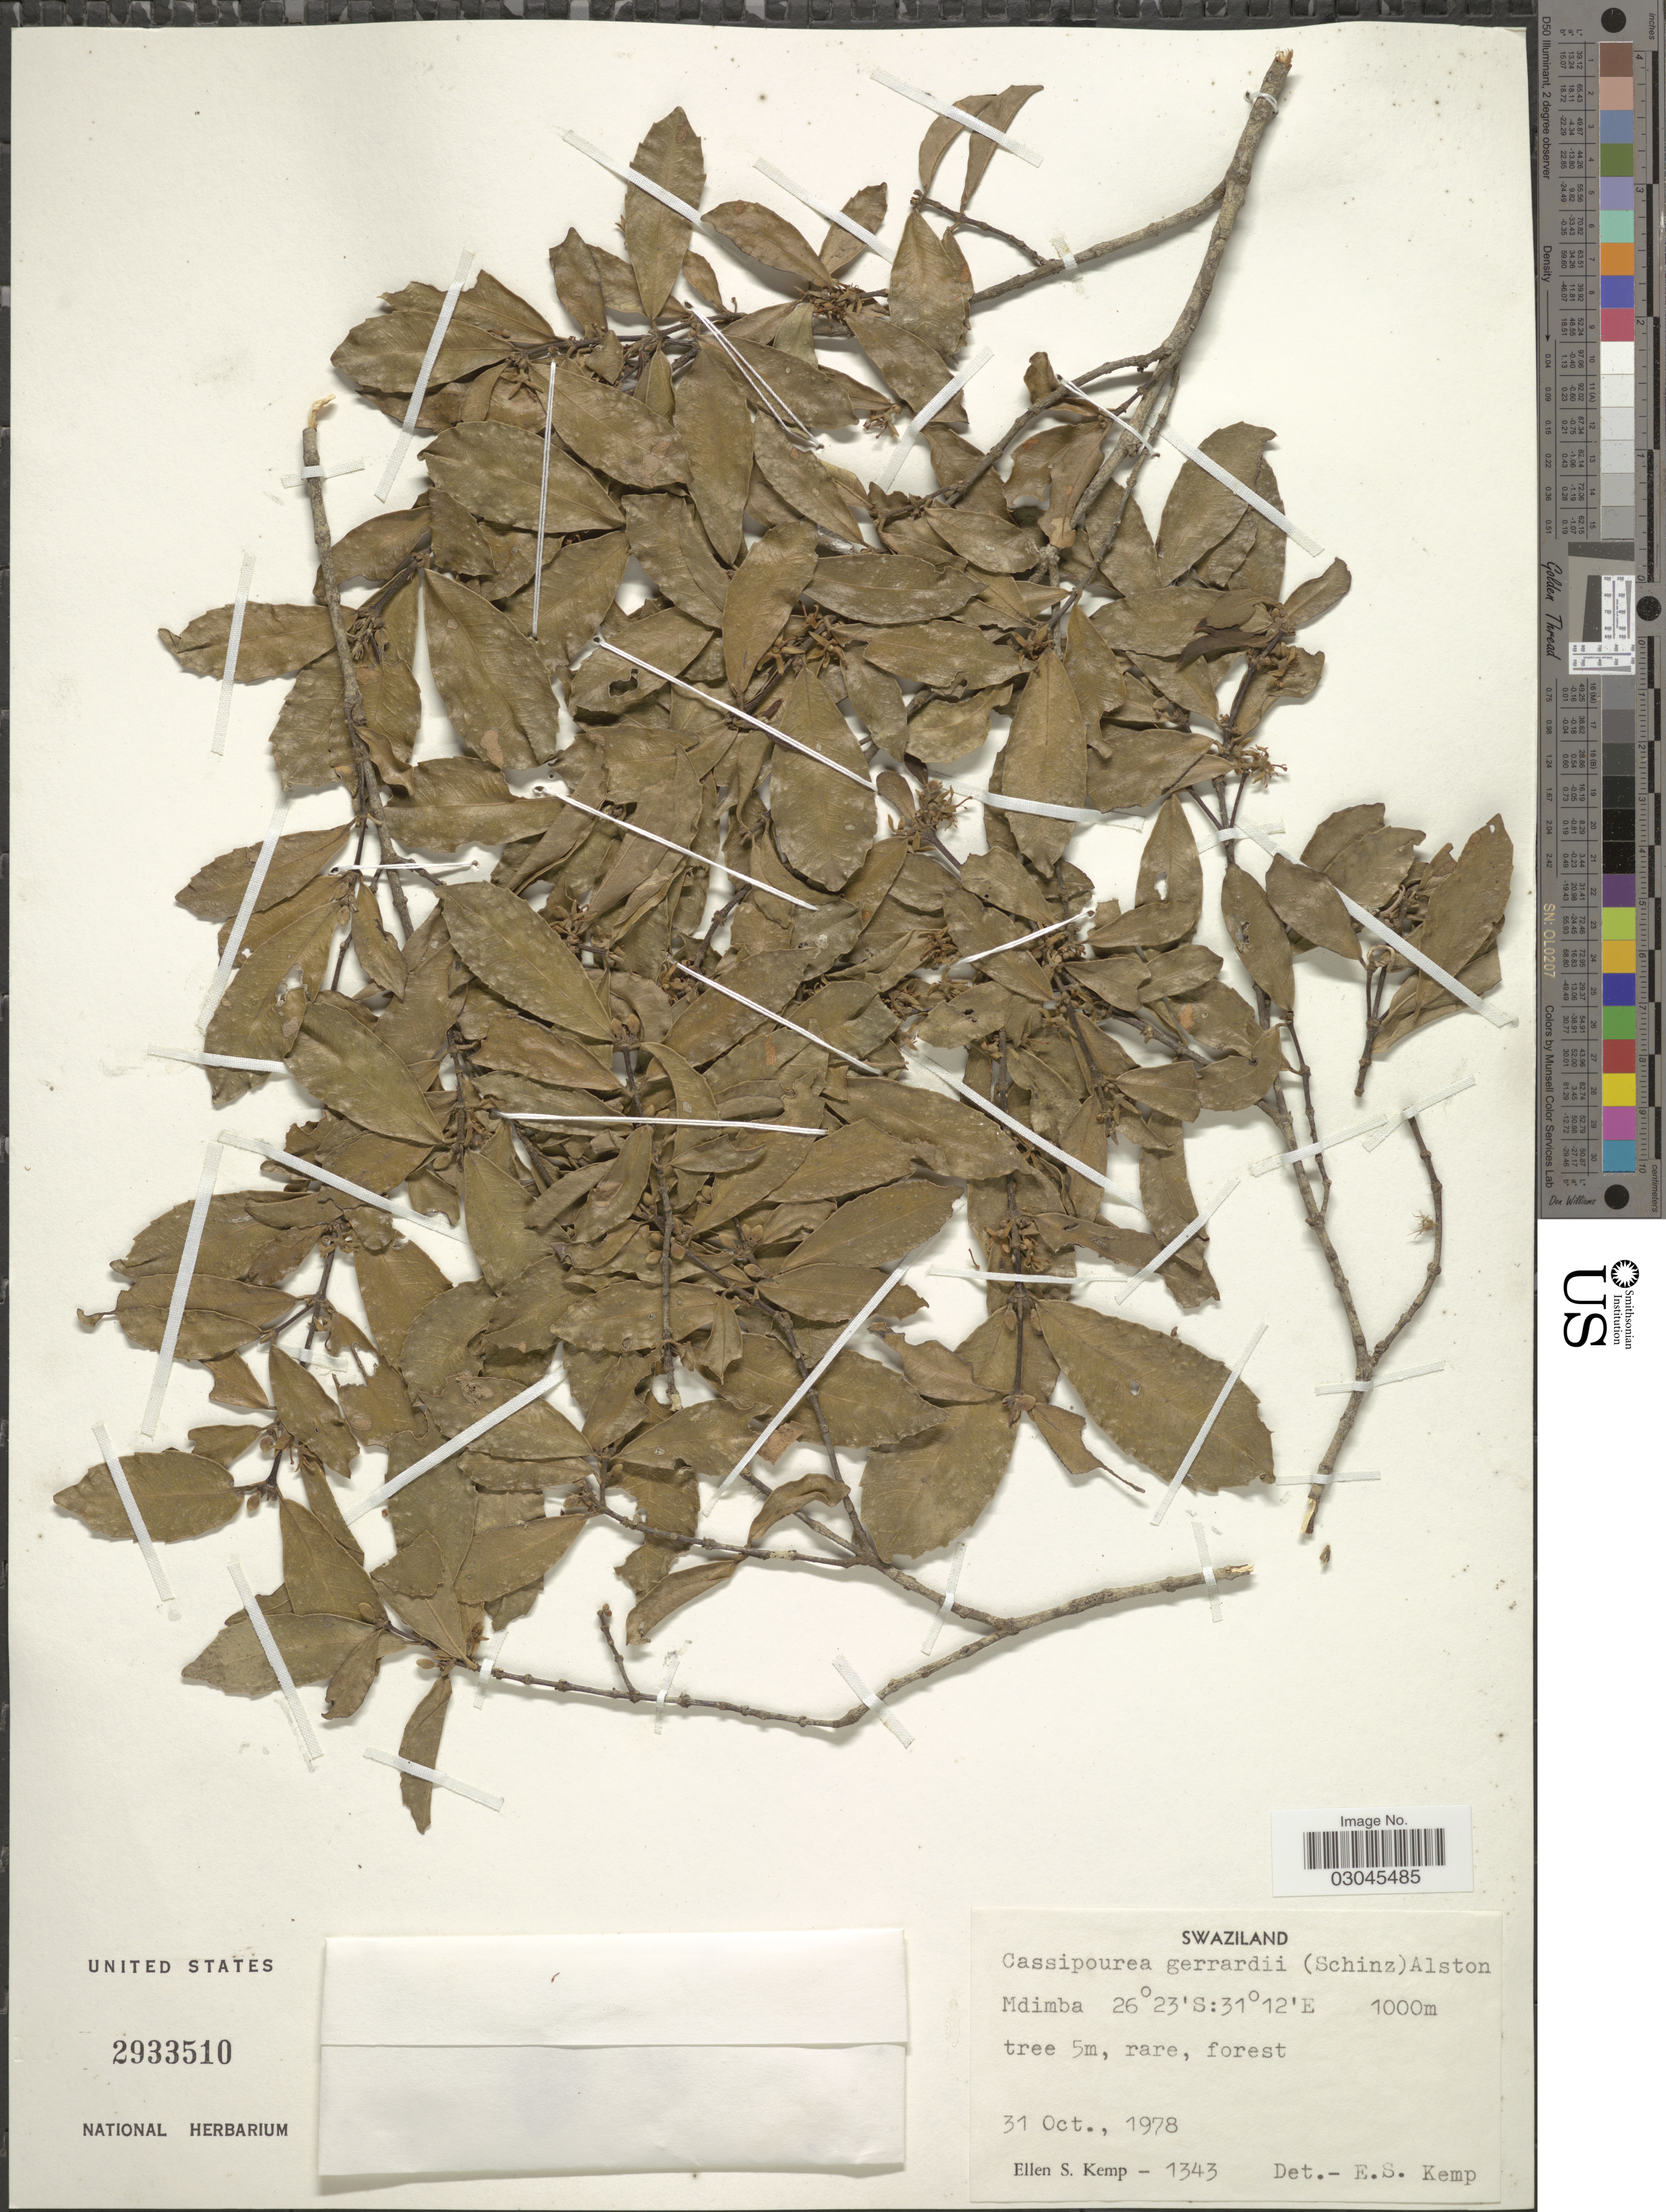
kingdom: Plantae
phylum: Tracheophyta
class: Magnoliopsida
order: Malpighiales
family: Rhizophoraceae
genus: Cassipourea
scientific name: Cassipourea gerrardii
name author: Alston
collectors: E. S. Kemp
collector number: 1343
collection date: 1978-10-31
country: Eswatini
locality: Mdimba.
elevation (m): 1000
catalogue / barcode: US 2933510